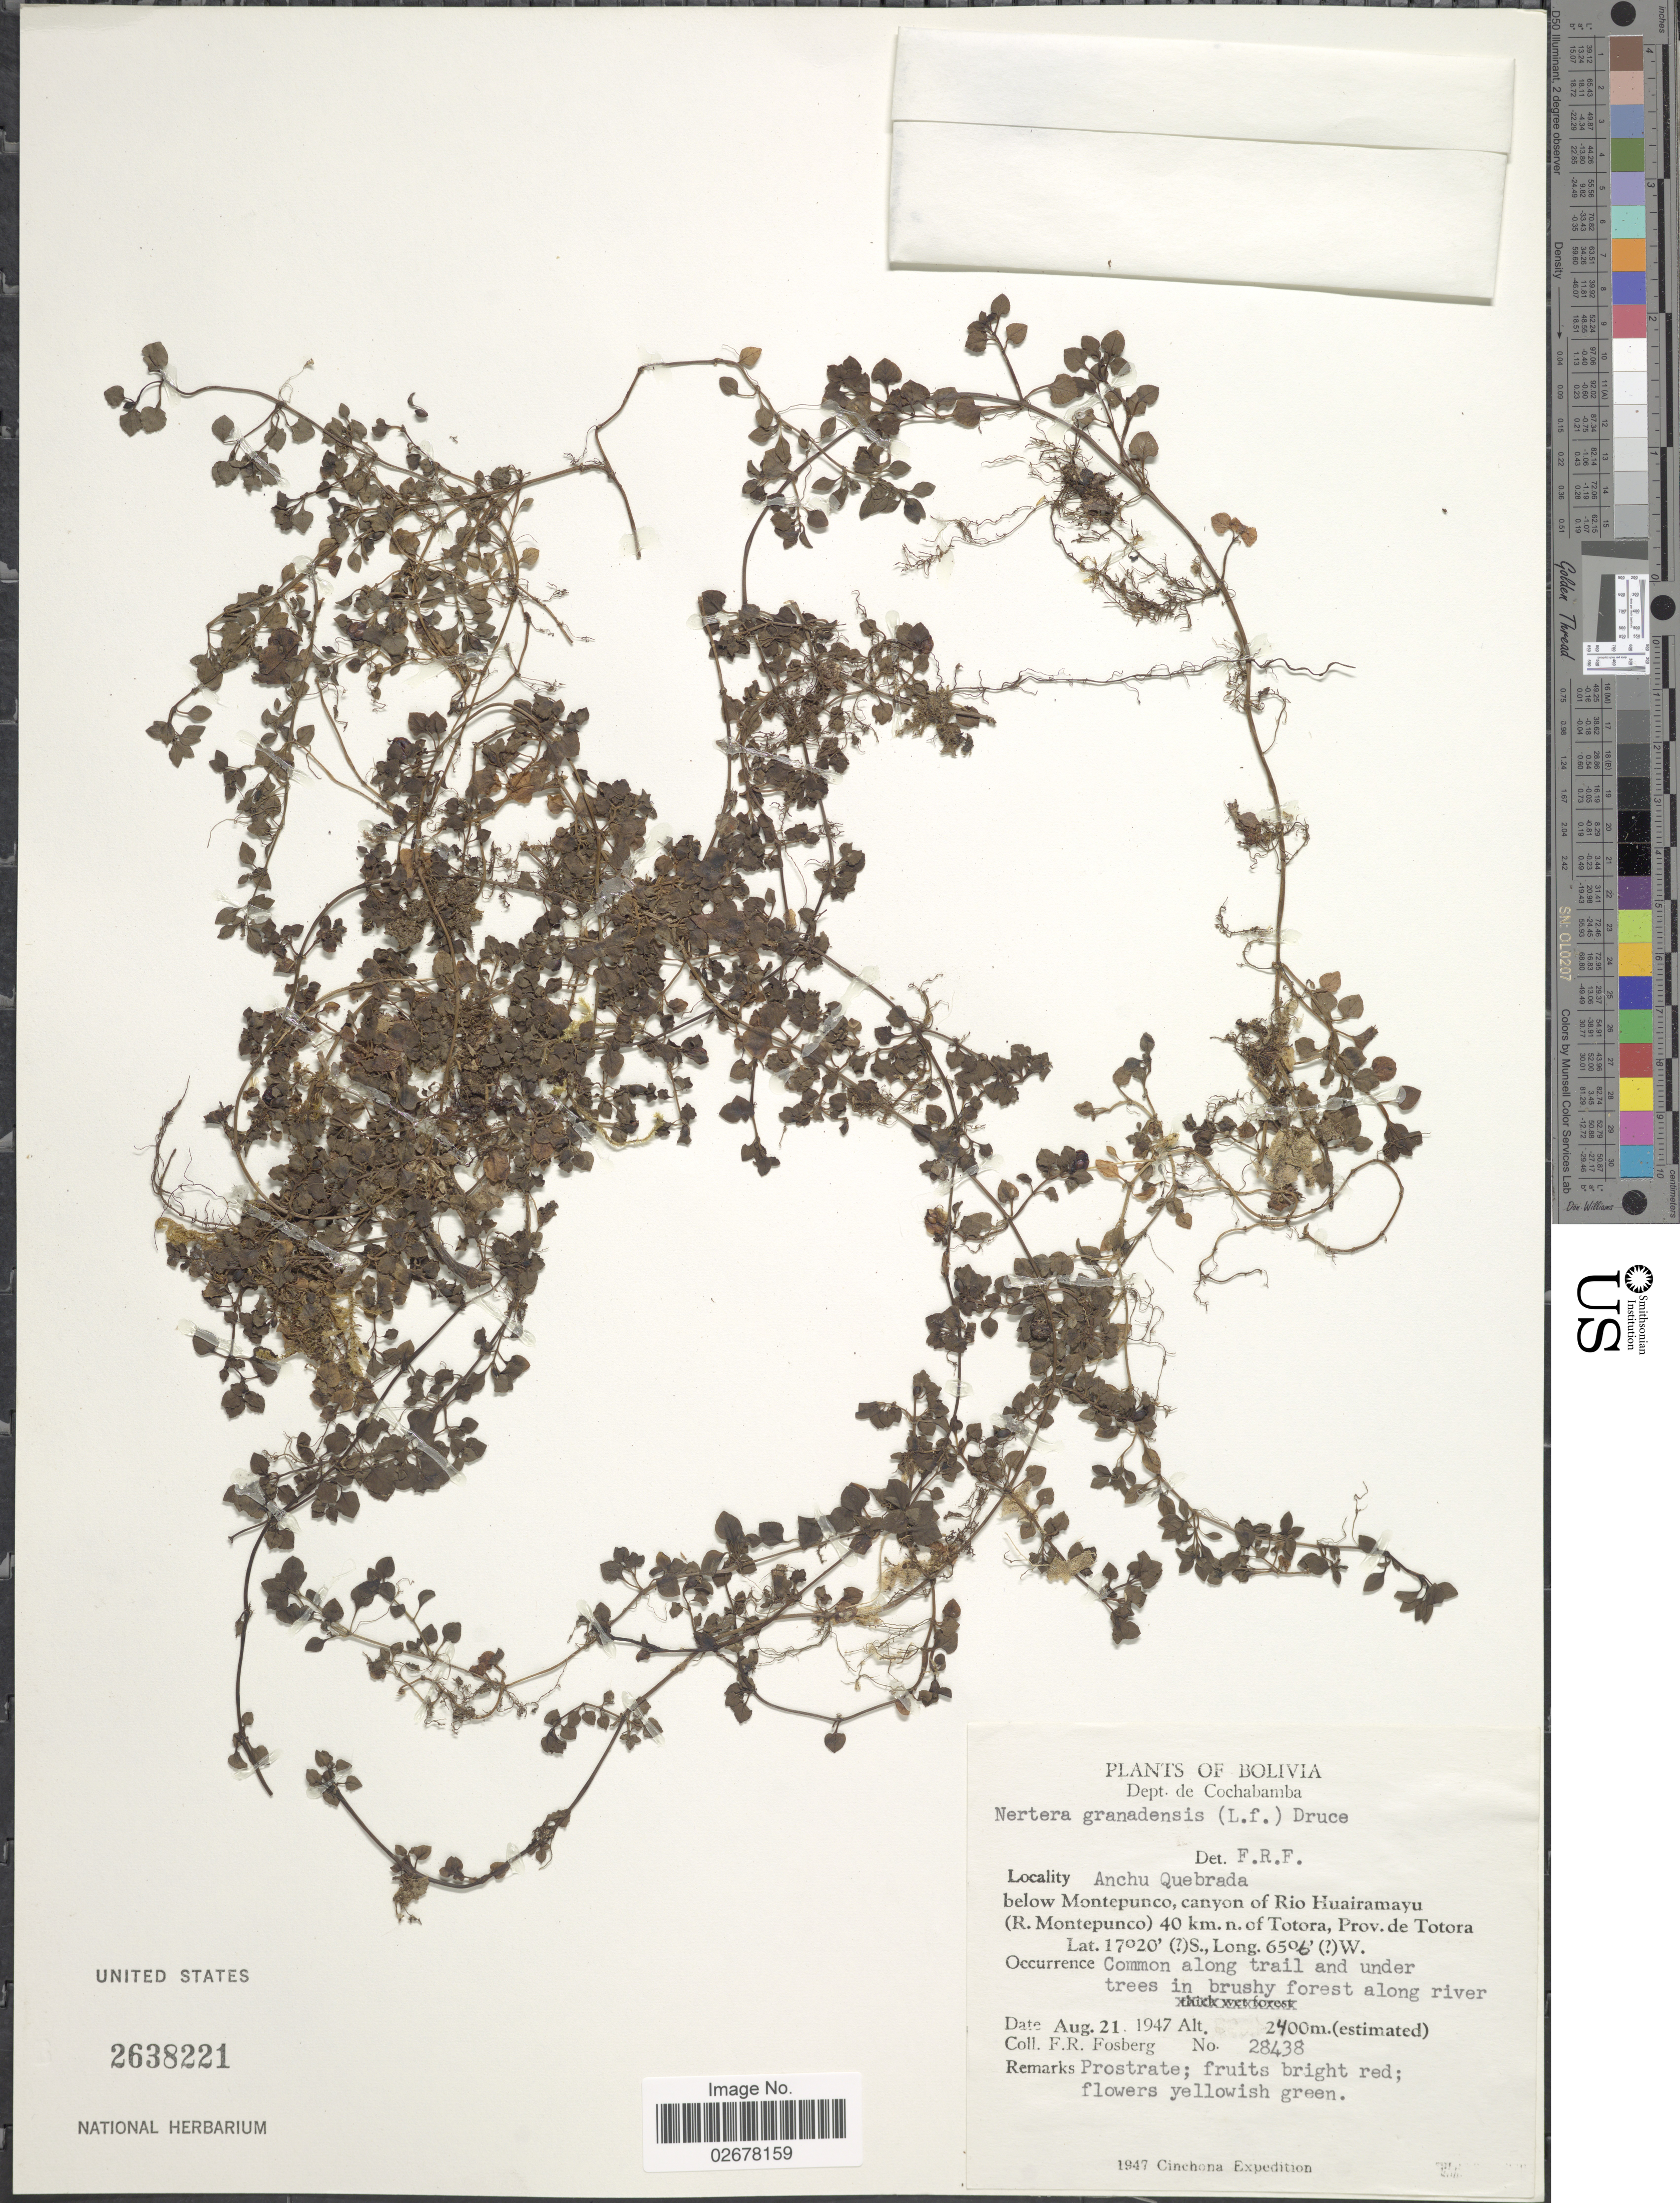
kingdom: Plantae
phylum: Tracheophyta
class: Magnoliopsida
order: Gentianales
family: Rubiaceae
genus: Nertera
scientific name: Nertera depressa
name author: Banks & Sol. ex Gaertn.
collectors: F. R. Fosberg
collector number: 28438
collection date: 1947-08-21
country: Bolivia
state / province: Cochabamba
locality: Dept. de Cochabamba, Anchu Quebrada below Montepunco, canyon of Rio Huairamayu (R. Montepunco) 40 km n. of Totora, Prov. de Totora, Common along trail and under trees in brushy forest along river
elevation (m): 2400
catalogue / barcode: US 2638221